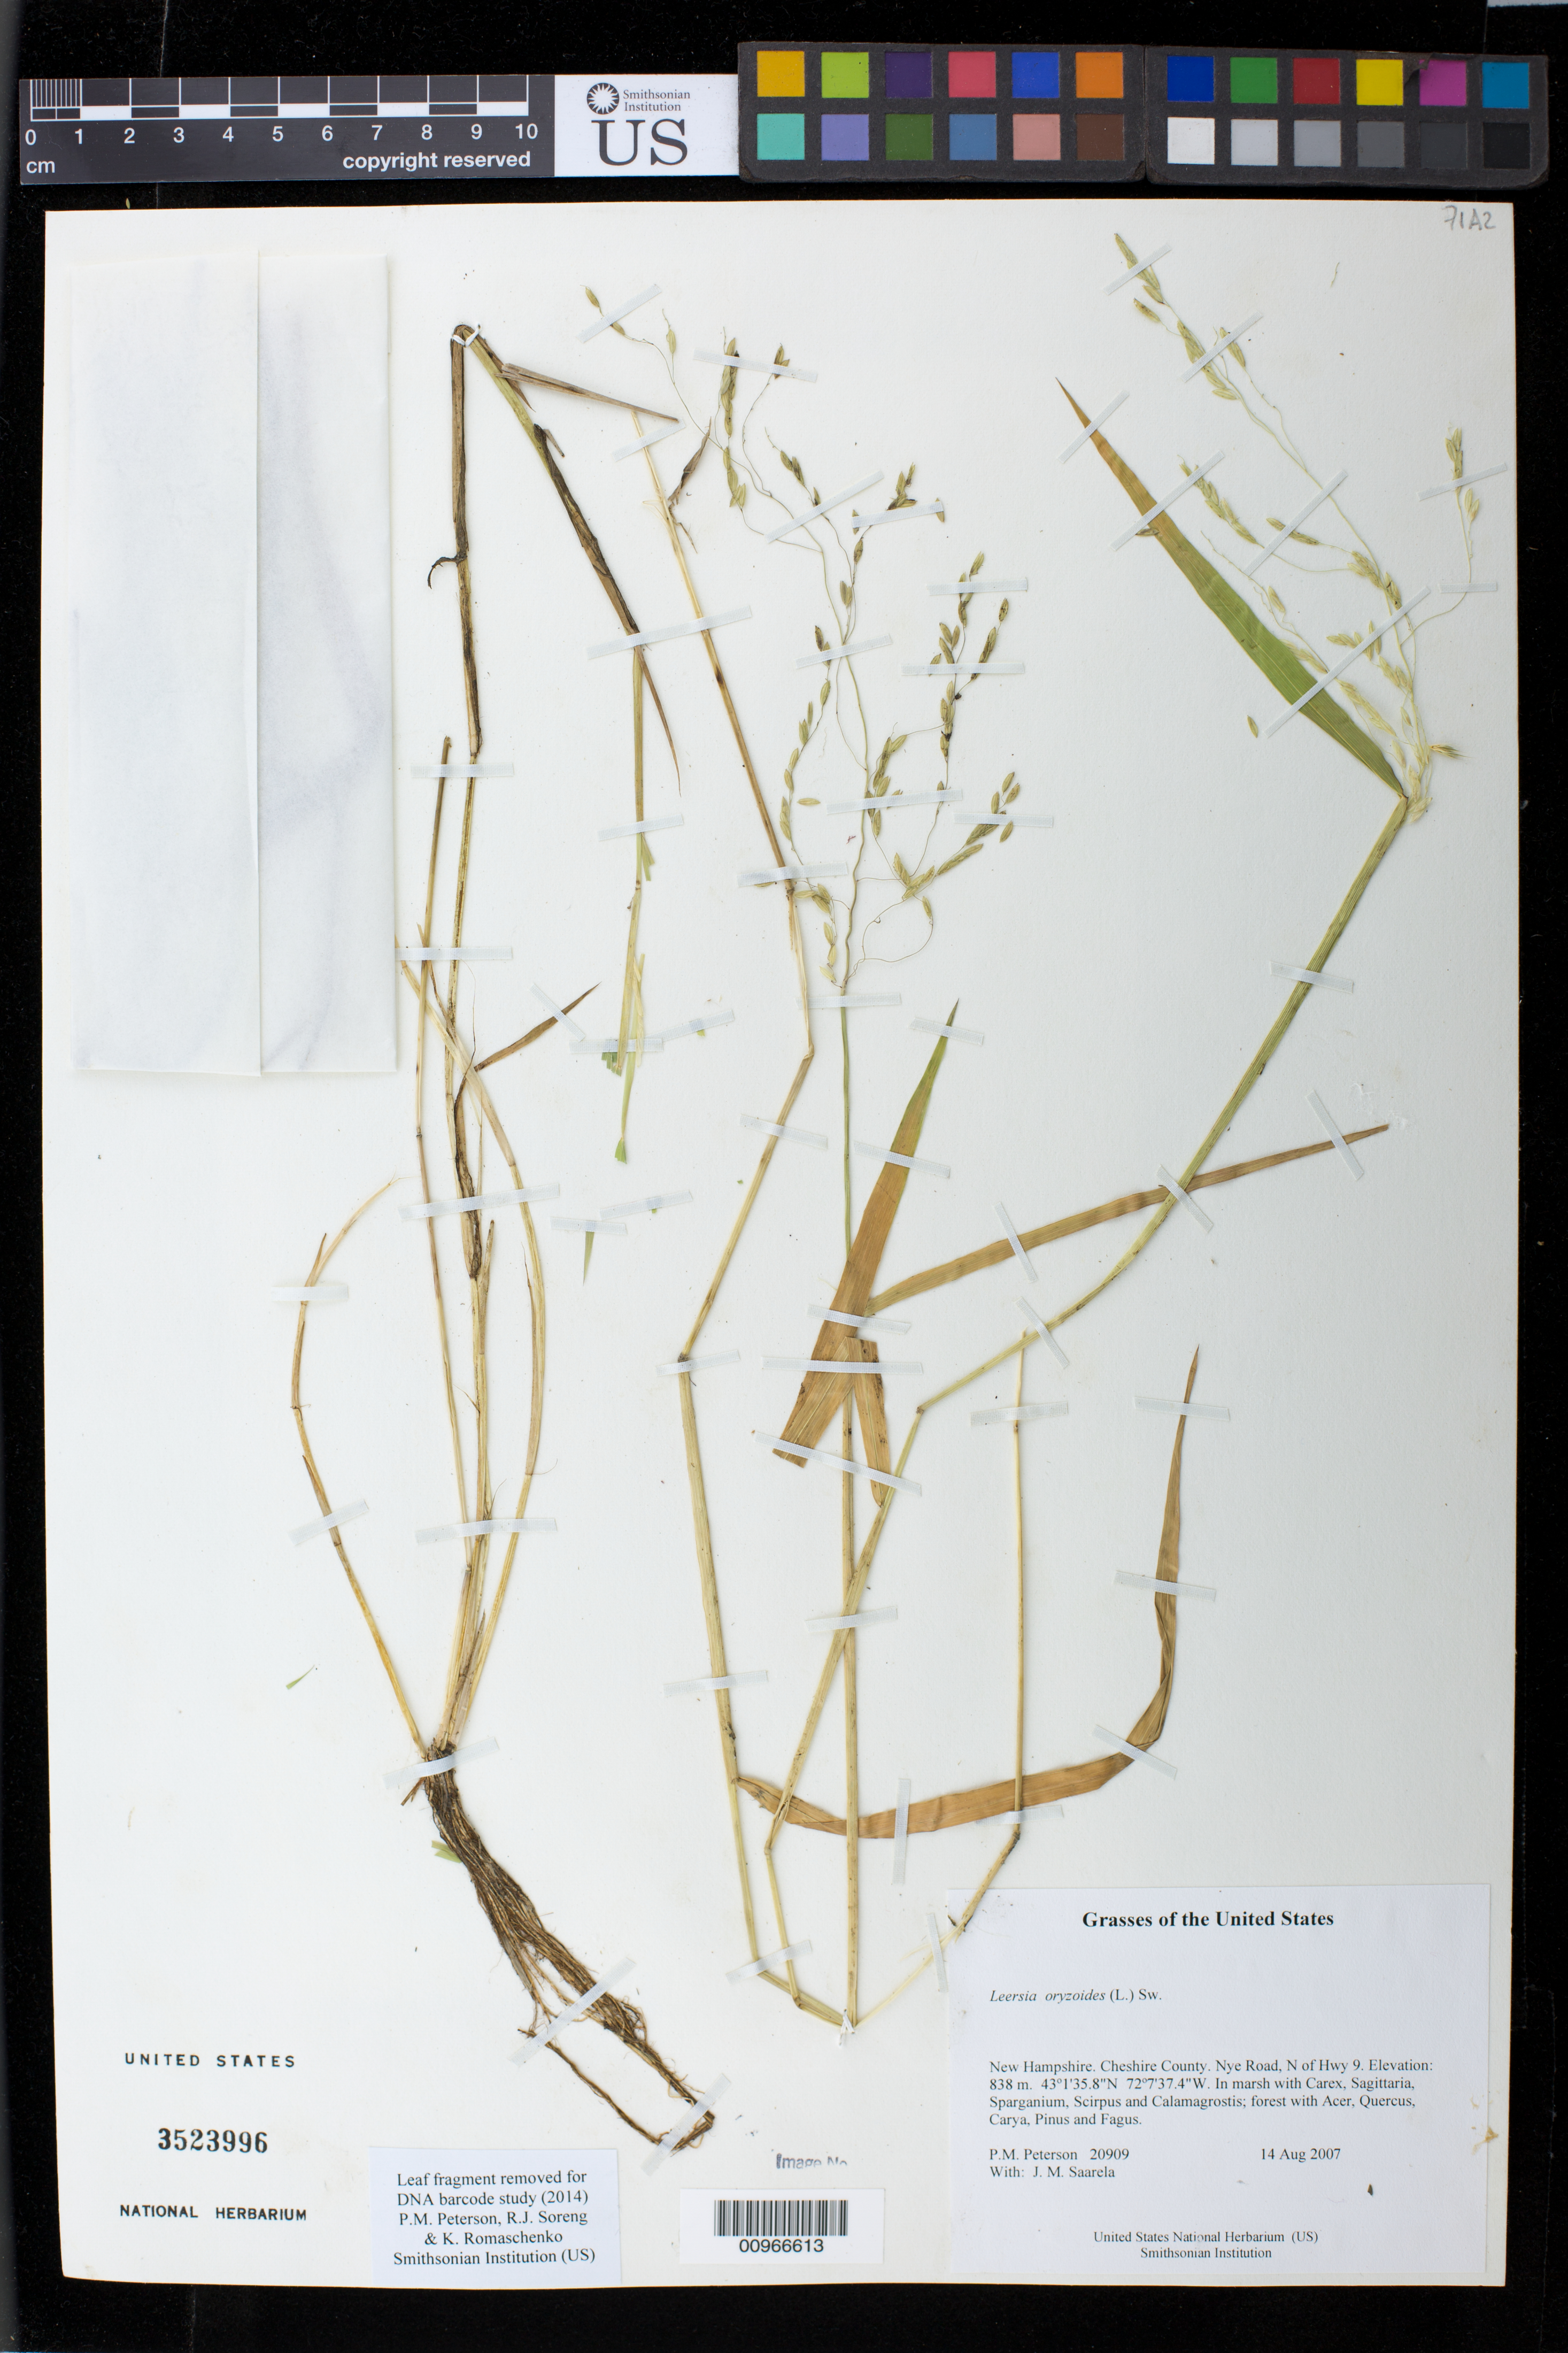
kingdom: Plantae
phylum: Tracheophyta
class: Liliopsida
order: Poales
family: Poaceae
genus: Leersia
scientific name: Leersia oryzoides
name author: (L.) Sw.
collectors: P. M. Peterson & J. Saarela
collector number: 20909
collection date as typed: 14 Aug 2007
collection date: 2007-08-14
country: United States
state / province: New Hampshire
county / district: Cheshire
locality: Nye Road, N of Hwy 9.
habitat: In marsh with Carex, Sagittaria, Sparganium, Scirpus and Calamagrostis; forest with Acer, Quercus, Carya, Pinus and Fagus.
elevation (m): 838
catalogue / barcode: US 3523996